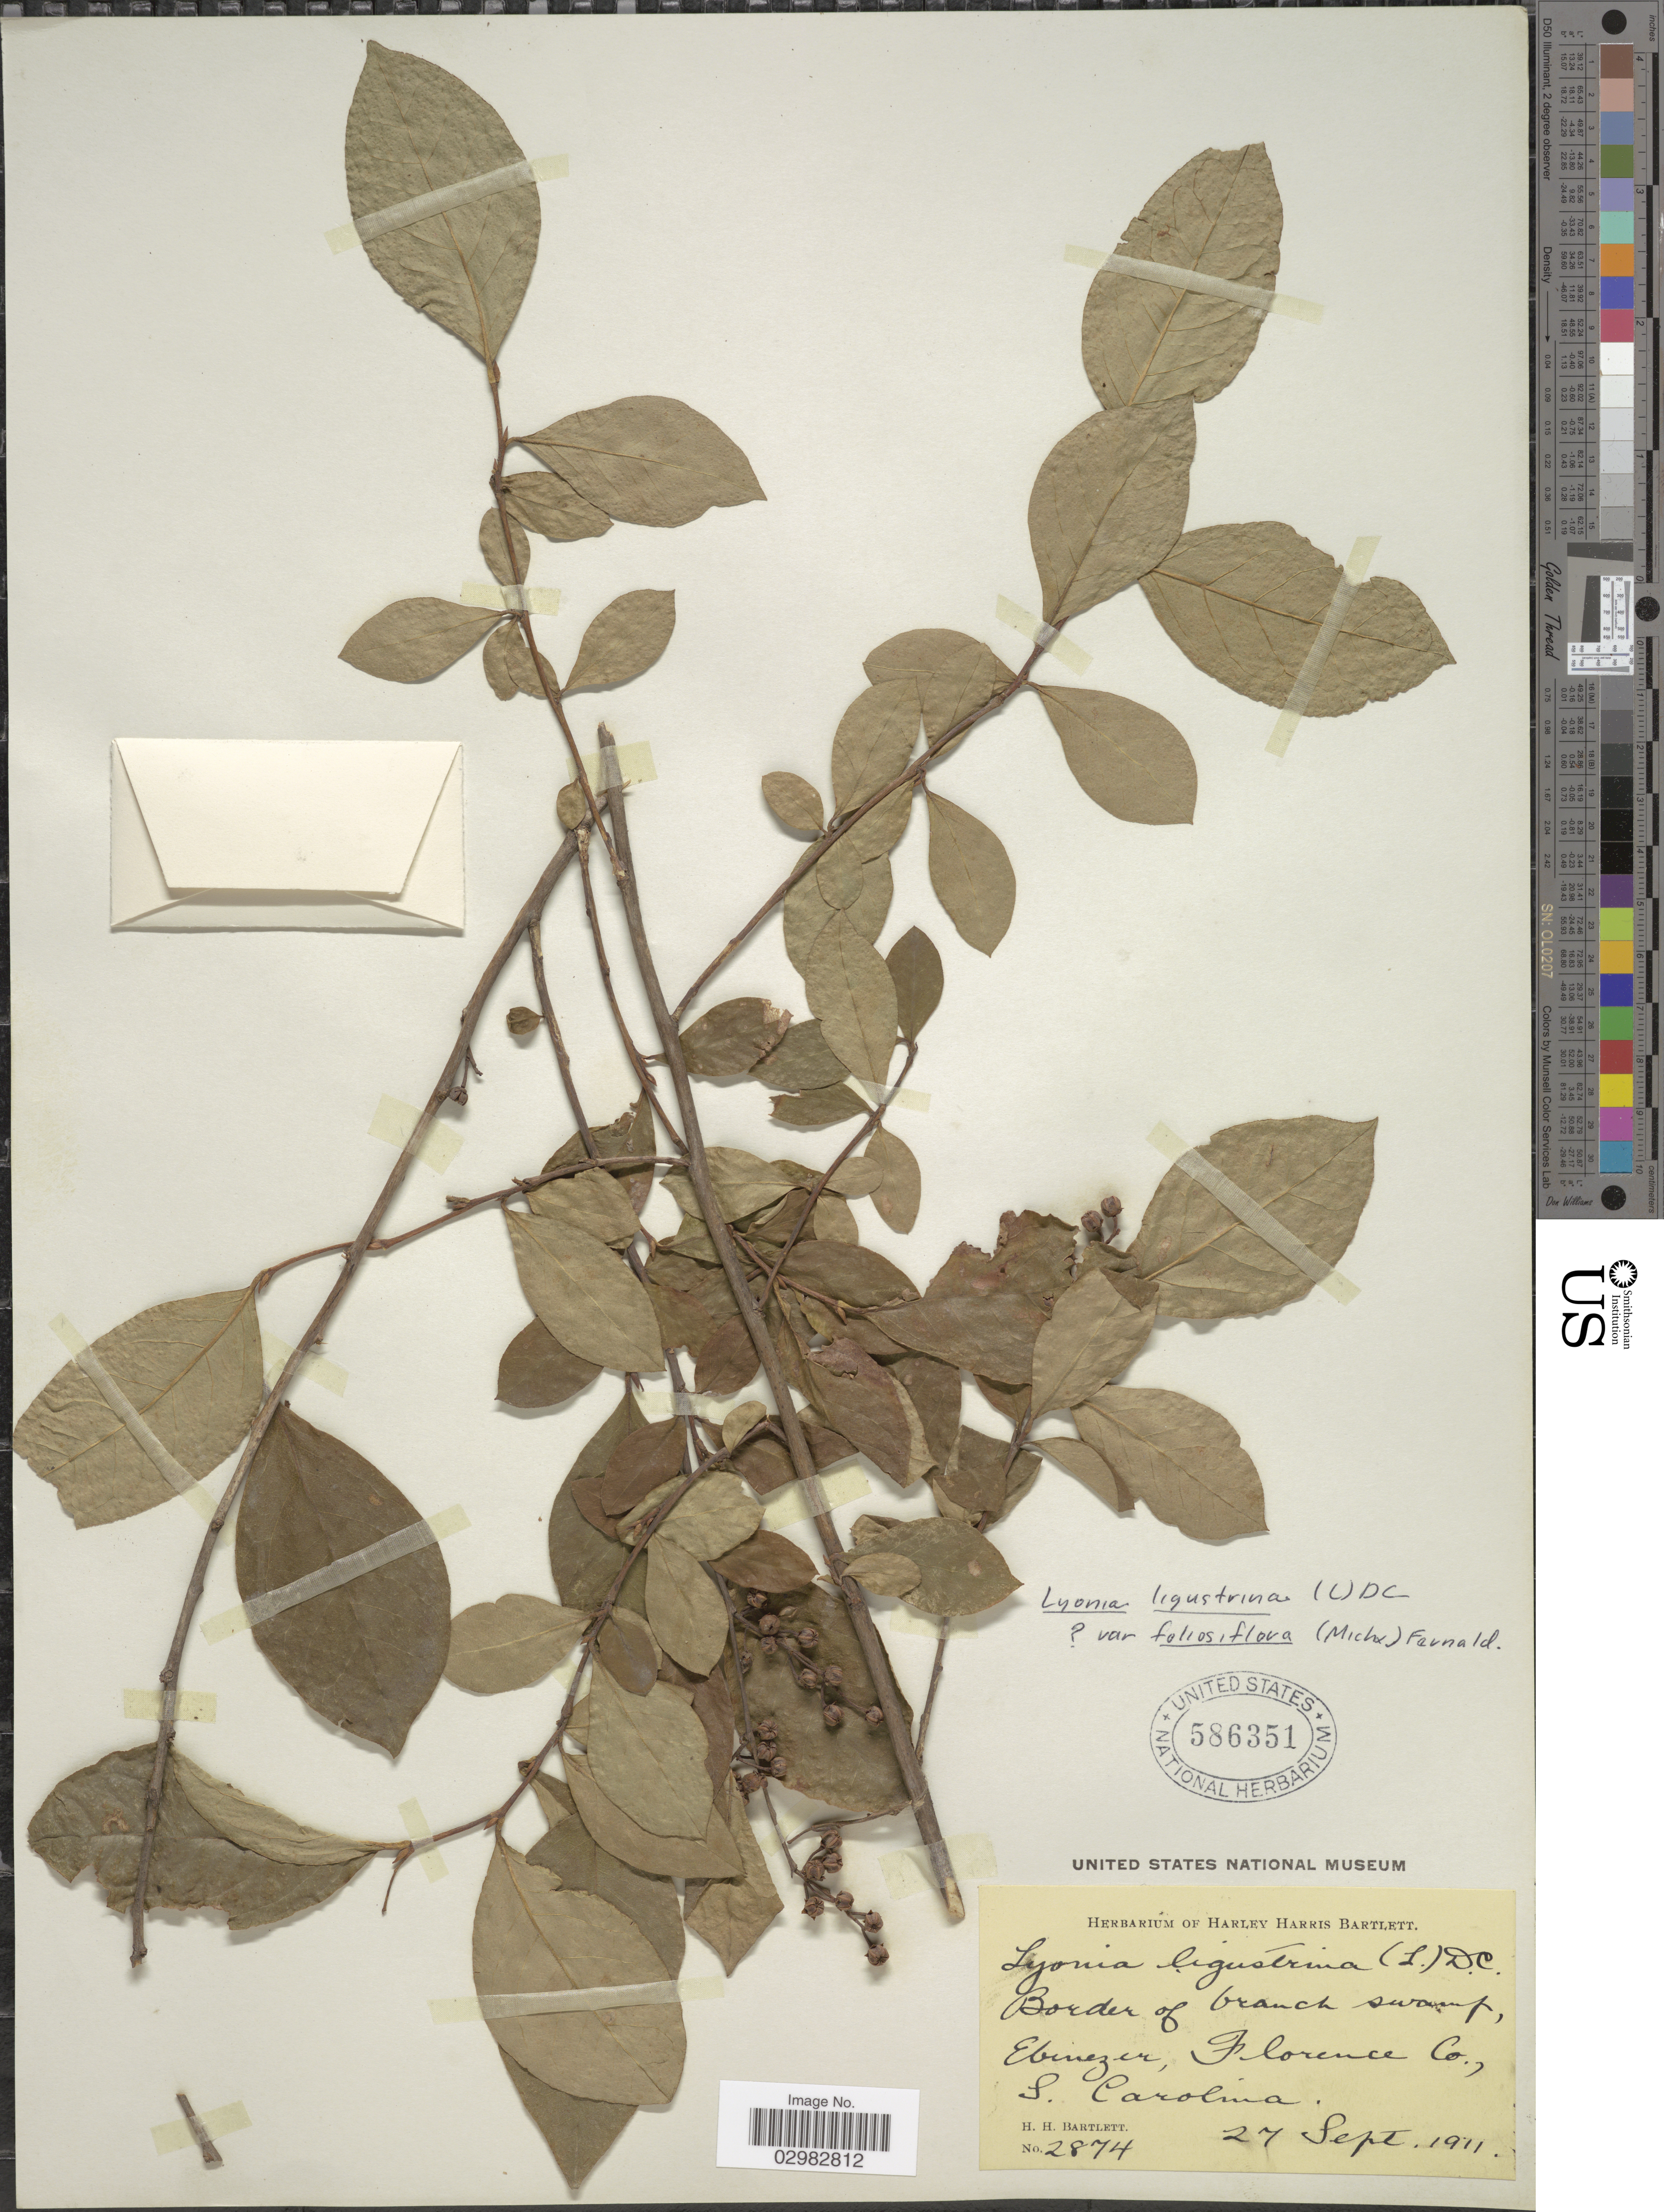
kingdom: Plantae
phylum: Tracheophyta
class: Magnoliopsida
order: Ericales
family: Ericaceae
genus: Lyonia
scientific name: Lyonia ligustrina var. foliosiflora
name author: (Michx.) Fernald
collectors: H. H. Bartlett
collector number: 2874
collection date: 1971-09-27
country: United States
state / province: South Carolina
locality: Border of branch swamp, Ebinezer, Florence Co.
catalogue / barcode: US 586351